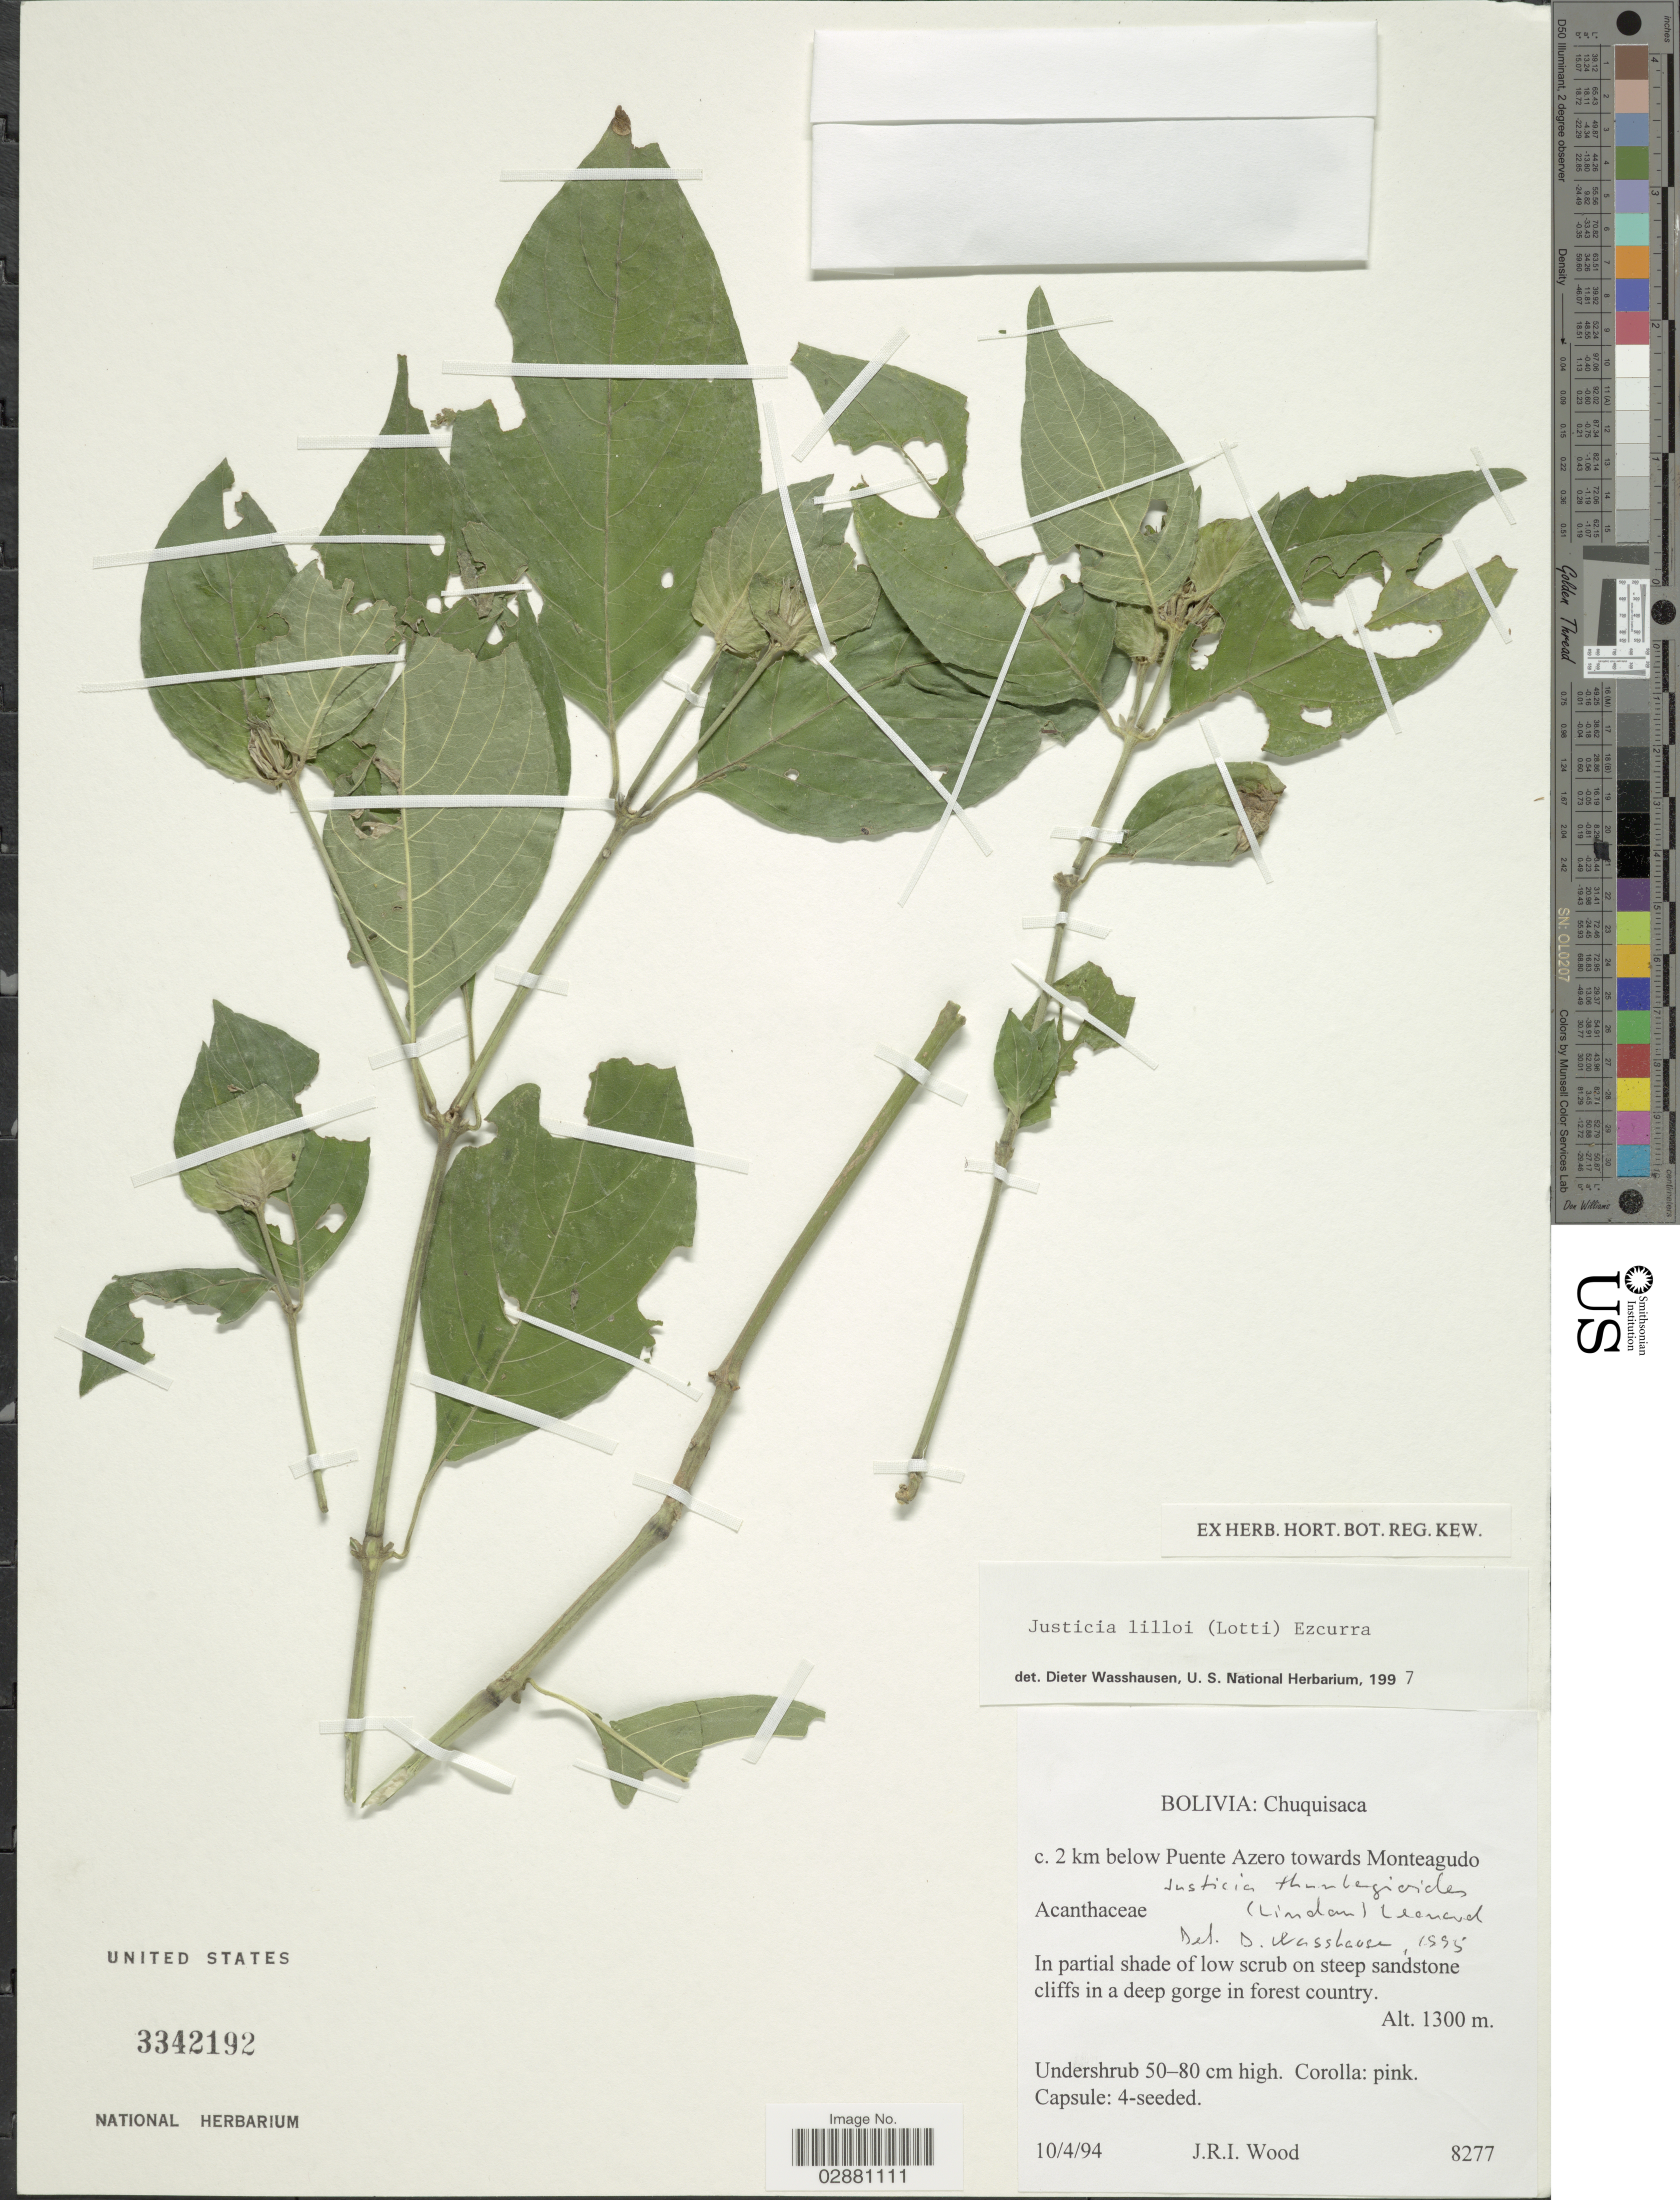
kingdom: Plantae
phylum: Tracheophyta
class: Magnoliopsida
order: Lamiales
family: Acanthaceae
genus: Justicia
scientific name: Justicia thunbergioides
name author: (Lindau) Leonard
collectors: J. R. I. Wood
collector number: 8277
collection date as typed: Transcribed d/m/y: 10/4/94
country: Bolivia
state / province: Chuquisaca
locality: C. 2 km below Puente Azero towards Monteagudo.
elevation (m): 1300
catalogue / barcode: US 3342192